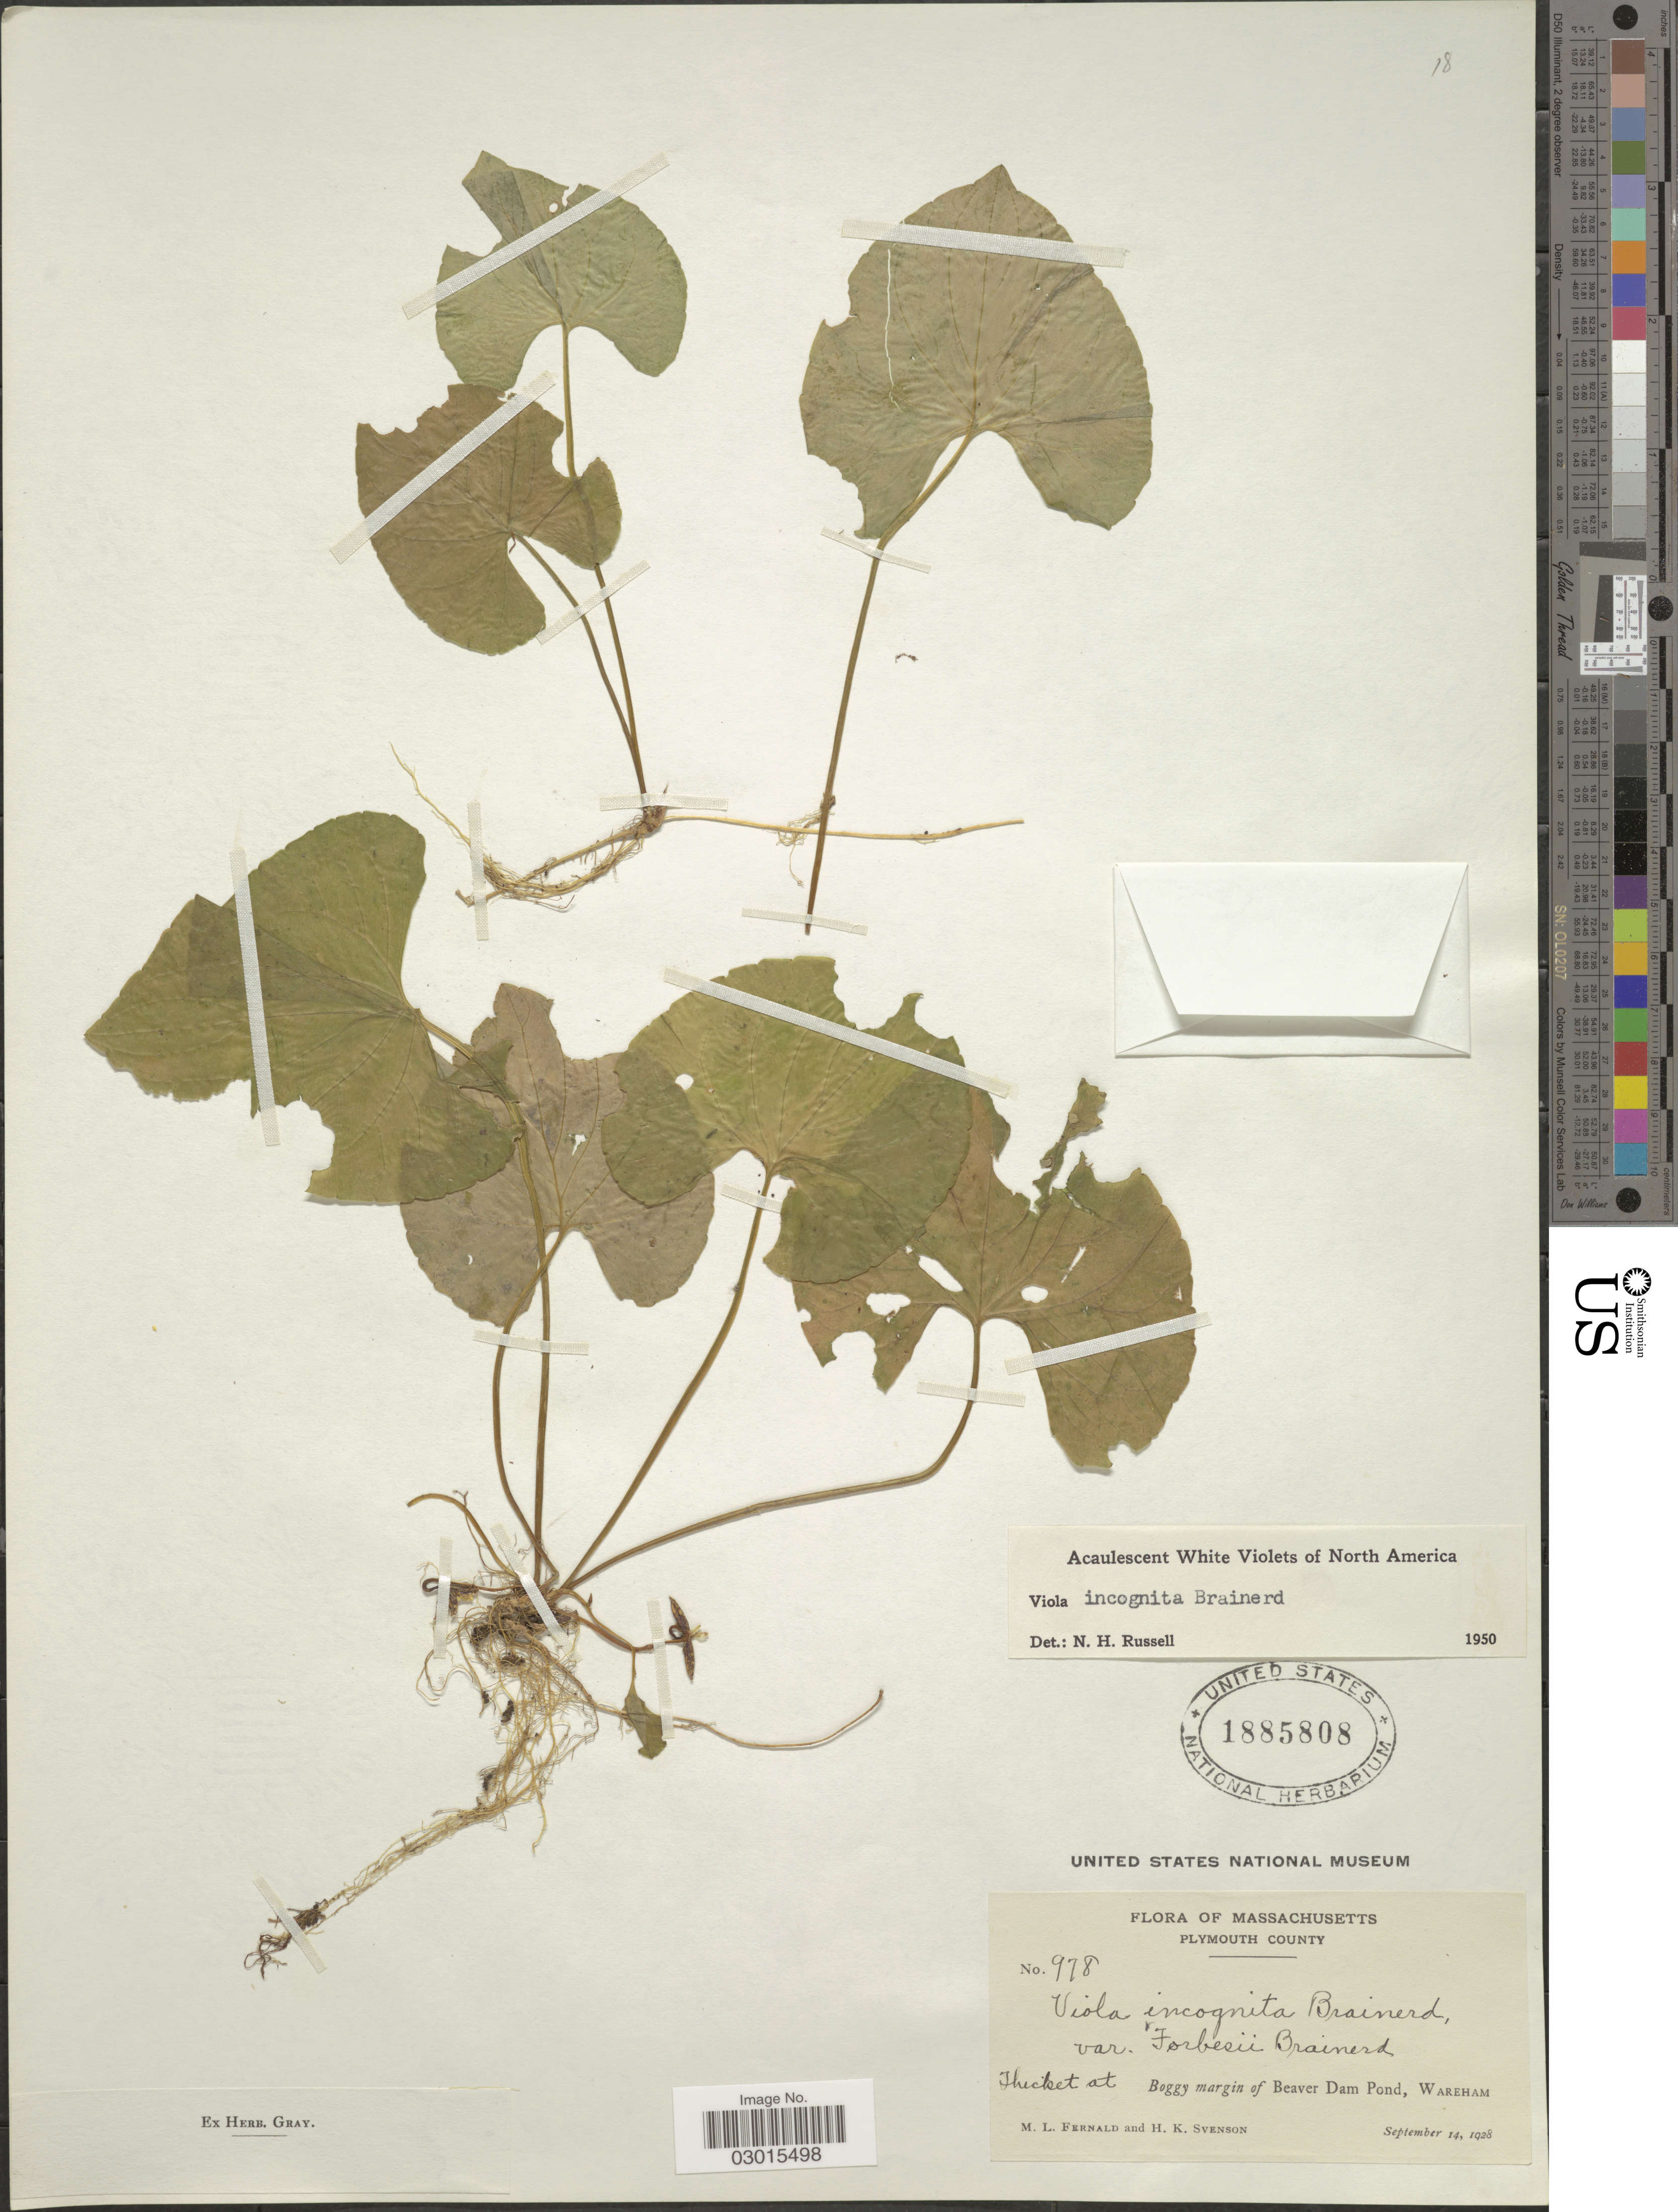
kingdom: Plantae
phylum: Tracheophyta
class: Magnoliopsida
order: Malpighiales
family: Violaceae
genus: Viola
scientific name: Viola incognita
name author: Brainerd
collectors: M. L. Fernald & H. K. Svenson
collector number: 978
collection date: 1928-09-14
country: United States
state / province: Massachusetts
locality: Plymouth County. Beaver Dam Pond, Wareham.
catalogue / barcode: US 1885808